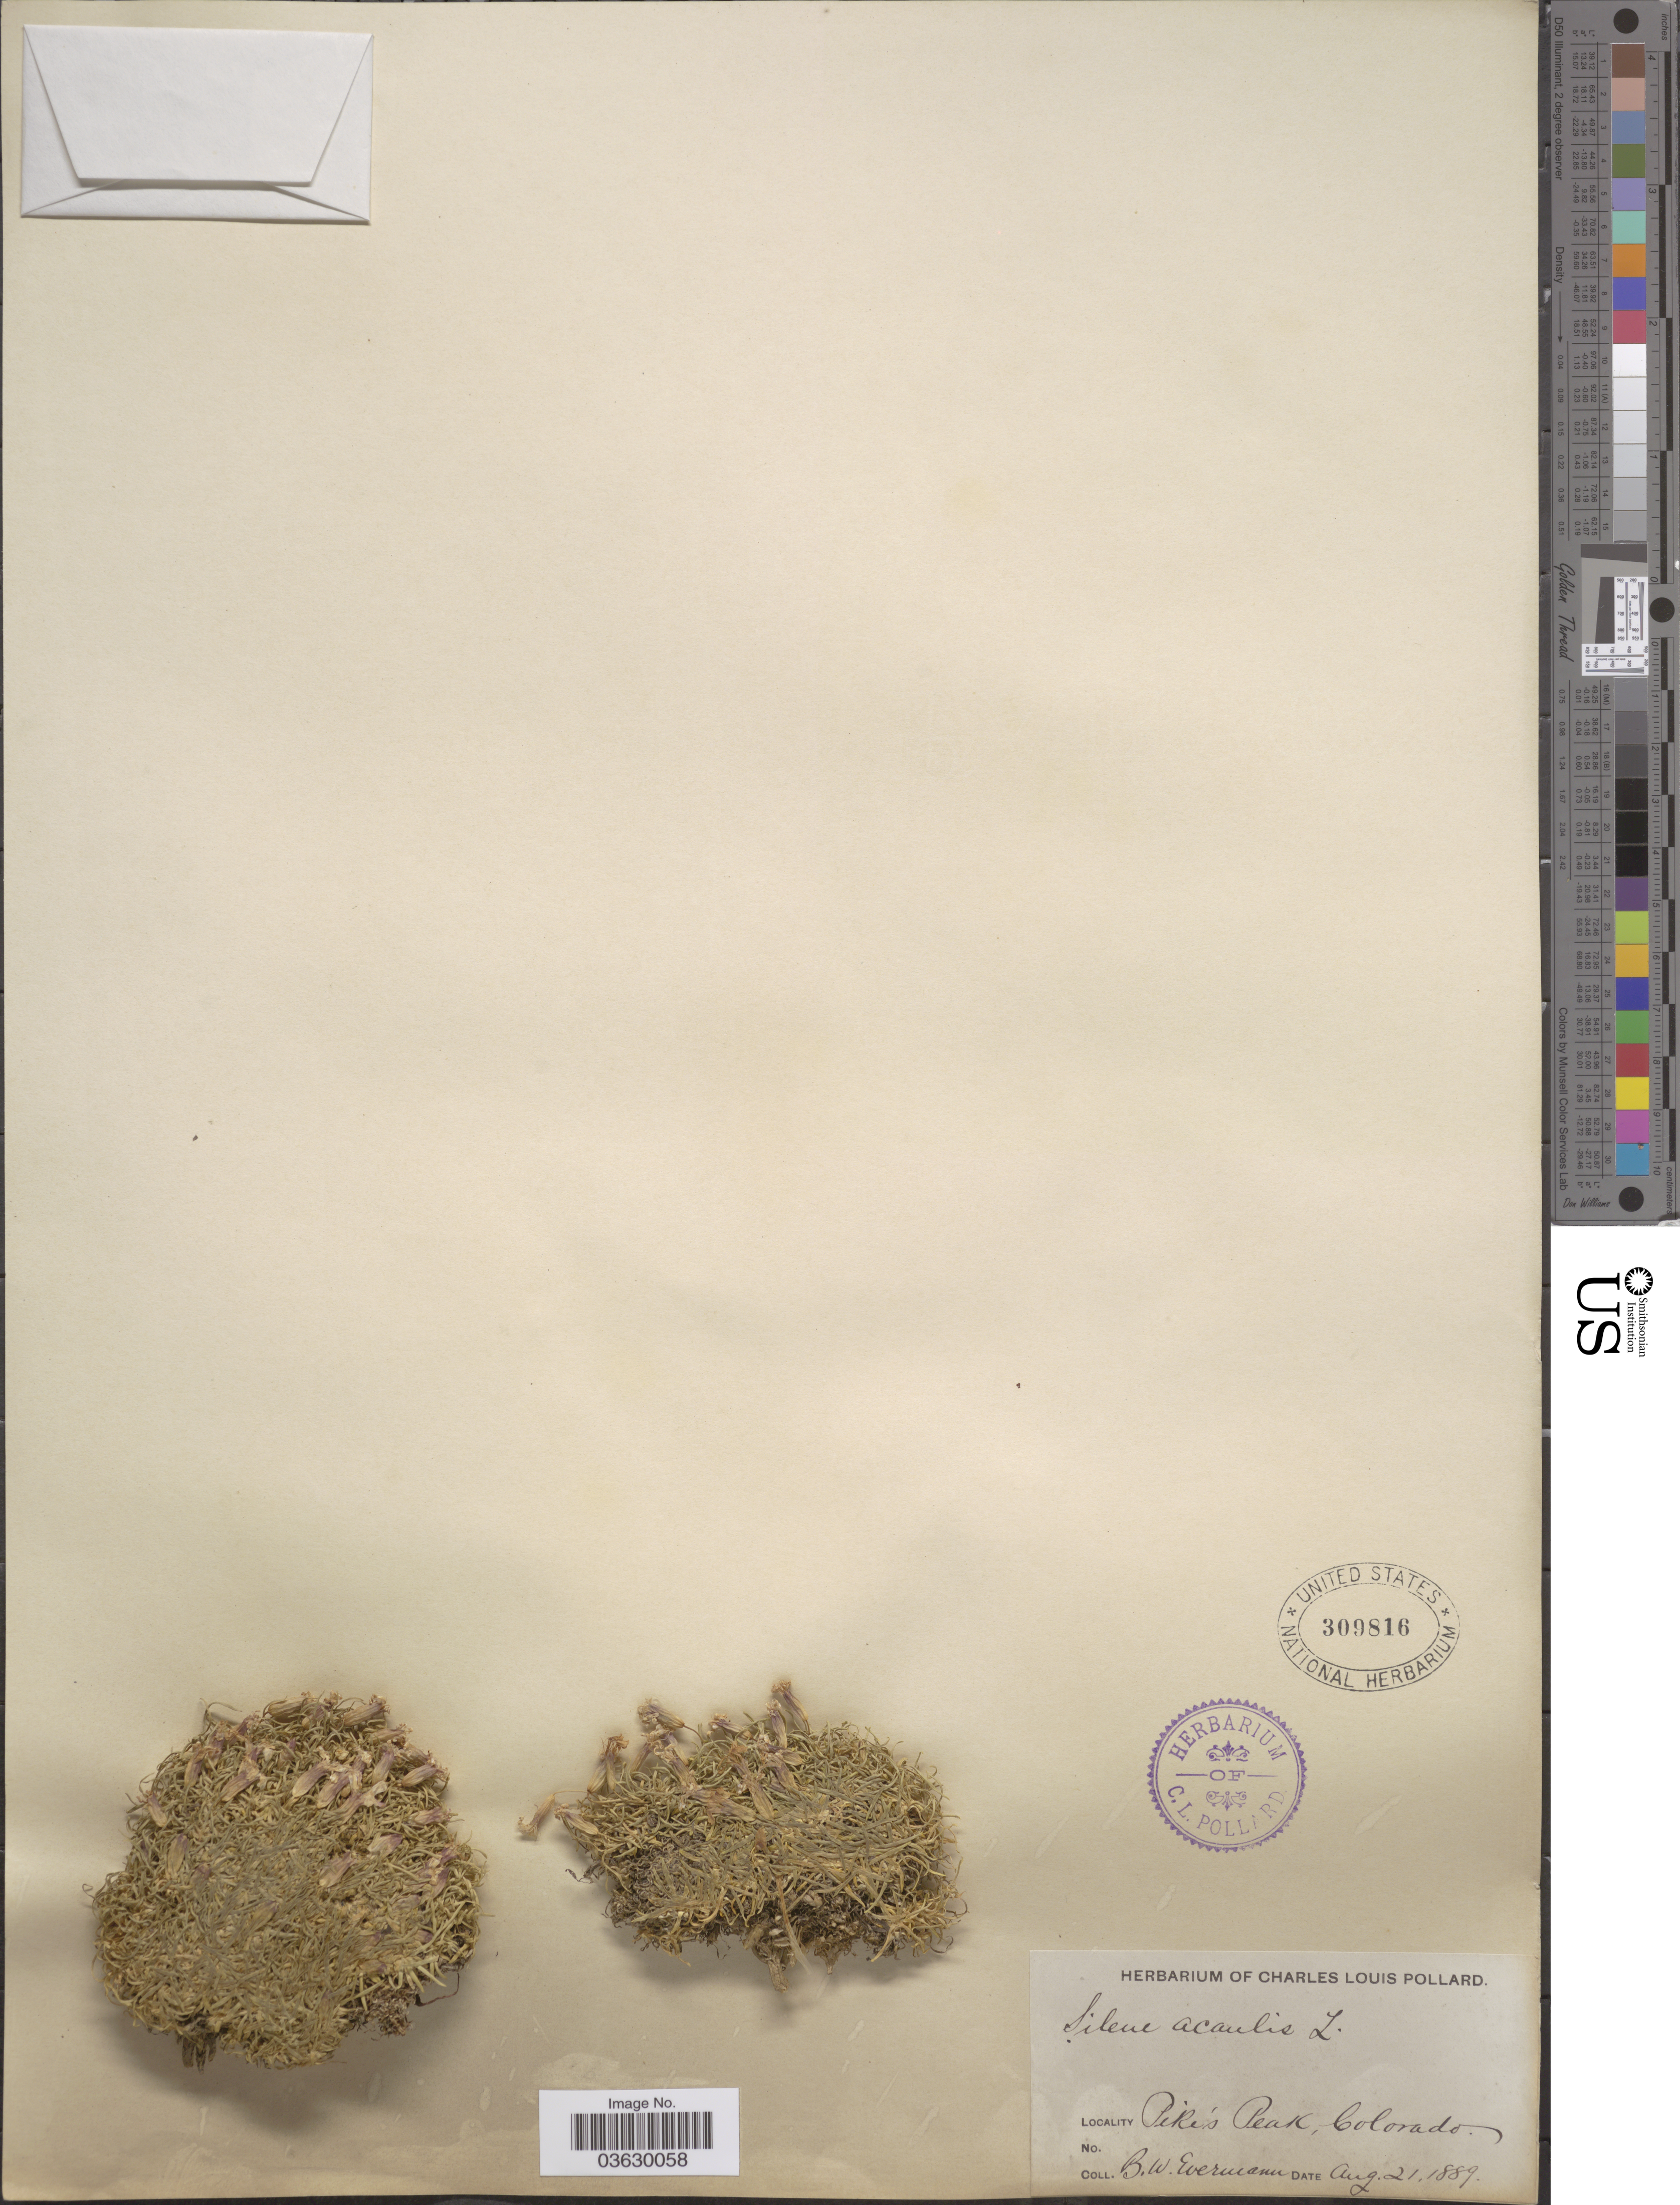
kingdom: Plantae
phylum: Tracheophyta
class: Magnoliopsida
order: Caryophyllales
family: Caryophyllaceae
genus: Silene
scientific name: Silene acaulis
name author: (L.) Jacq.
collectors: B. W. Evermann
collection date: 1889-08-21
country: United States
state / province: Colorado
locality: Pike's Peak.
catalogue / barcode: US 309816